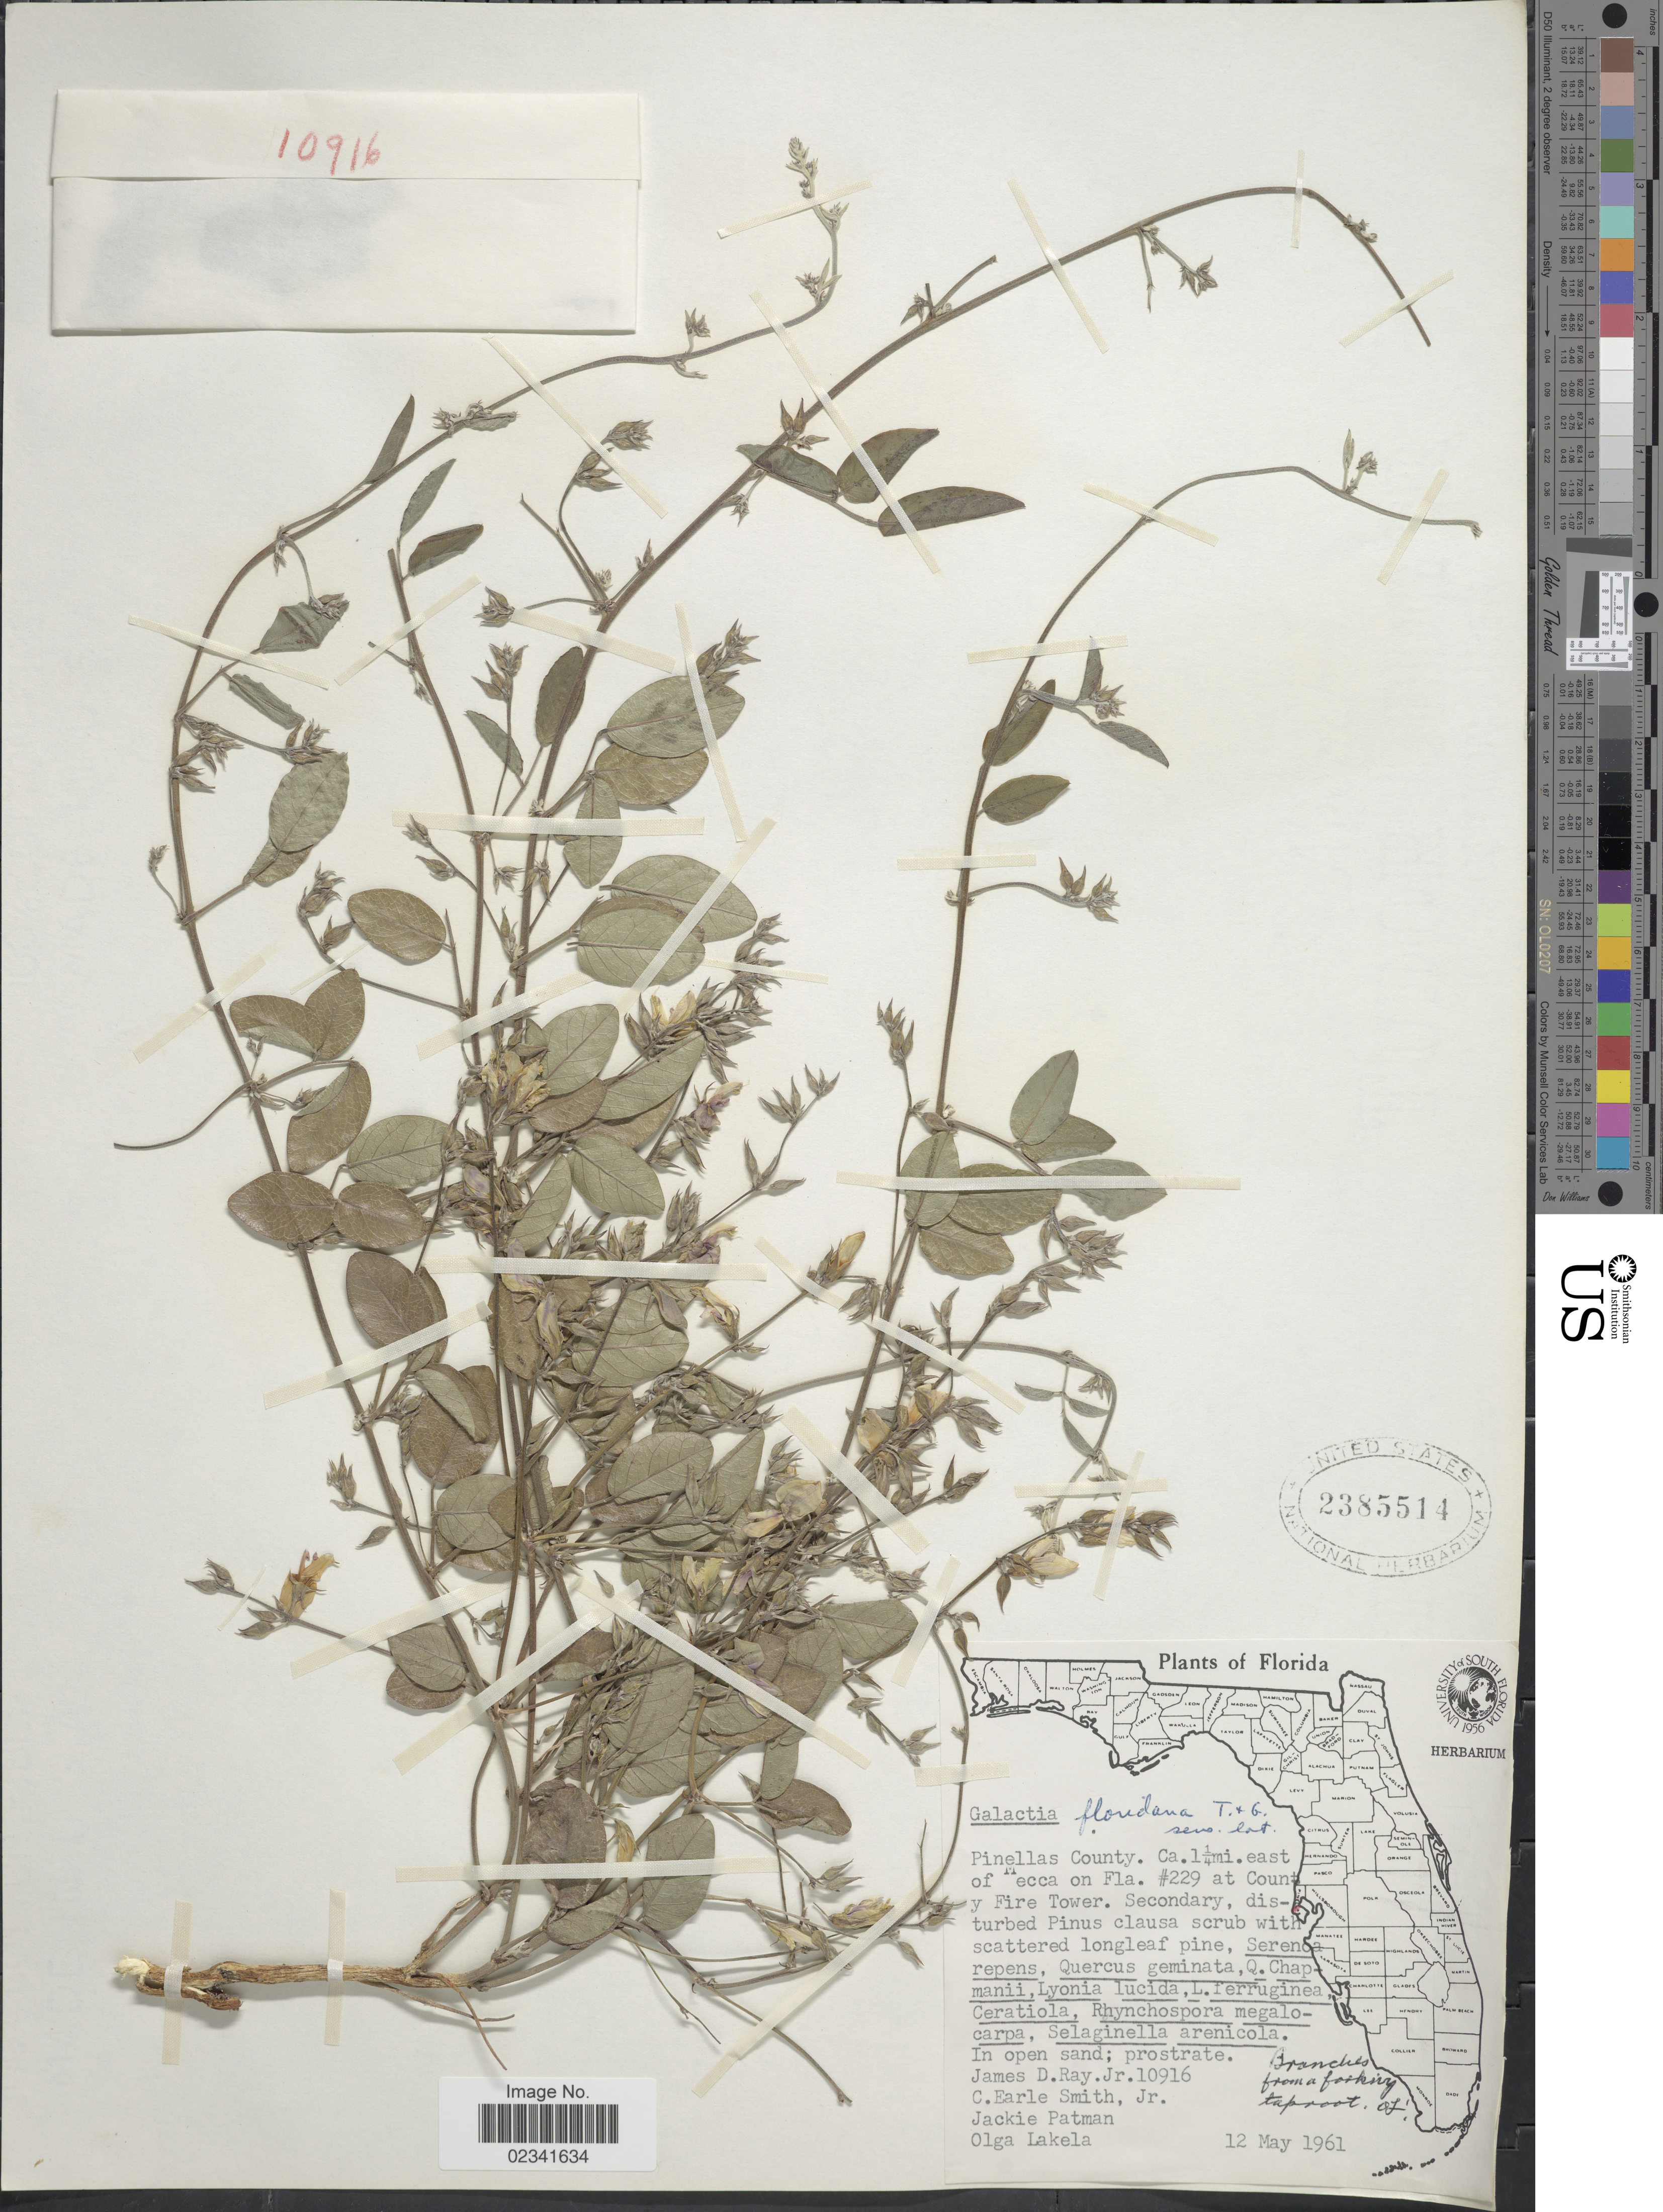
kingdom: Plantae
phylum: Tracheophyta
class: Magnoliopsida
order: Fabales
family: Fabaceae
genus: Galactia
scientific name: Galactia floridana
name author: J.R. Johnst.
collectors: J. D. Ray Jr., C. E. Smith Jr., J. Patman & O. K. Lakela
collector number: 10916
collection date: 1961-05-12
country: United States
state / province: Florida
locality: Pinellas County. Ca. 1¼ mi. east of Mecca on Fla. #229 at County Fire Tower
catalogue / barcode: US 2385514